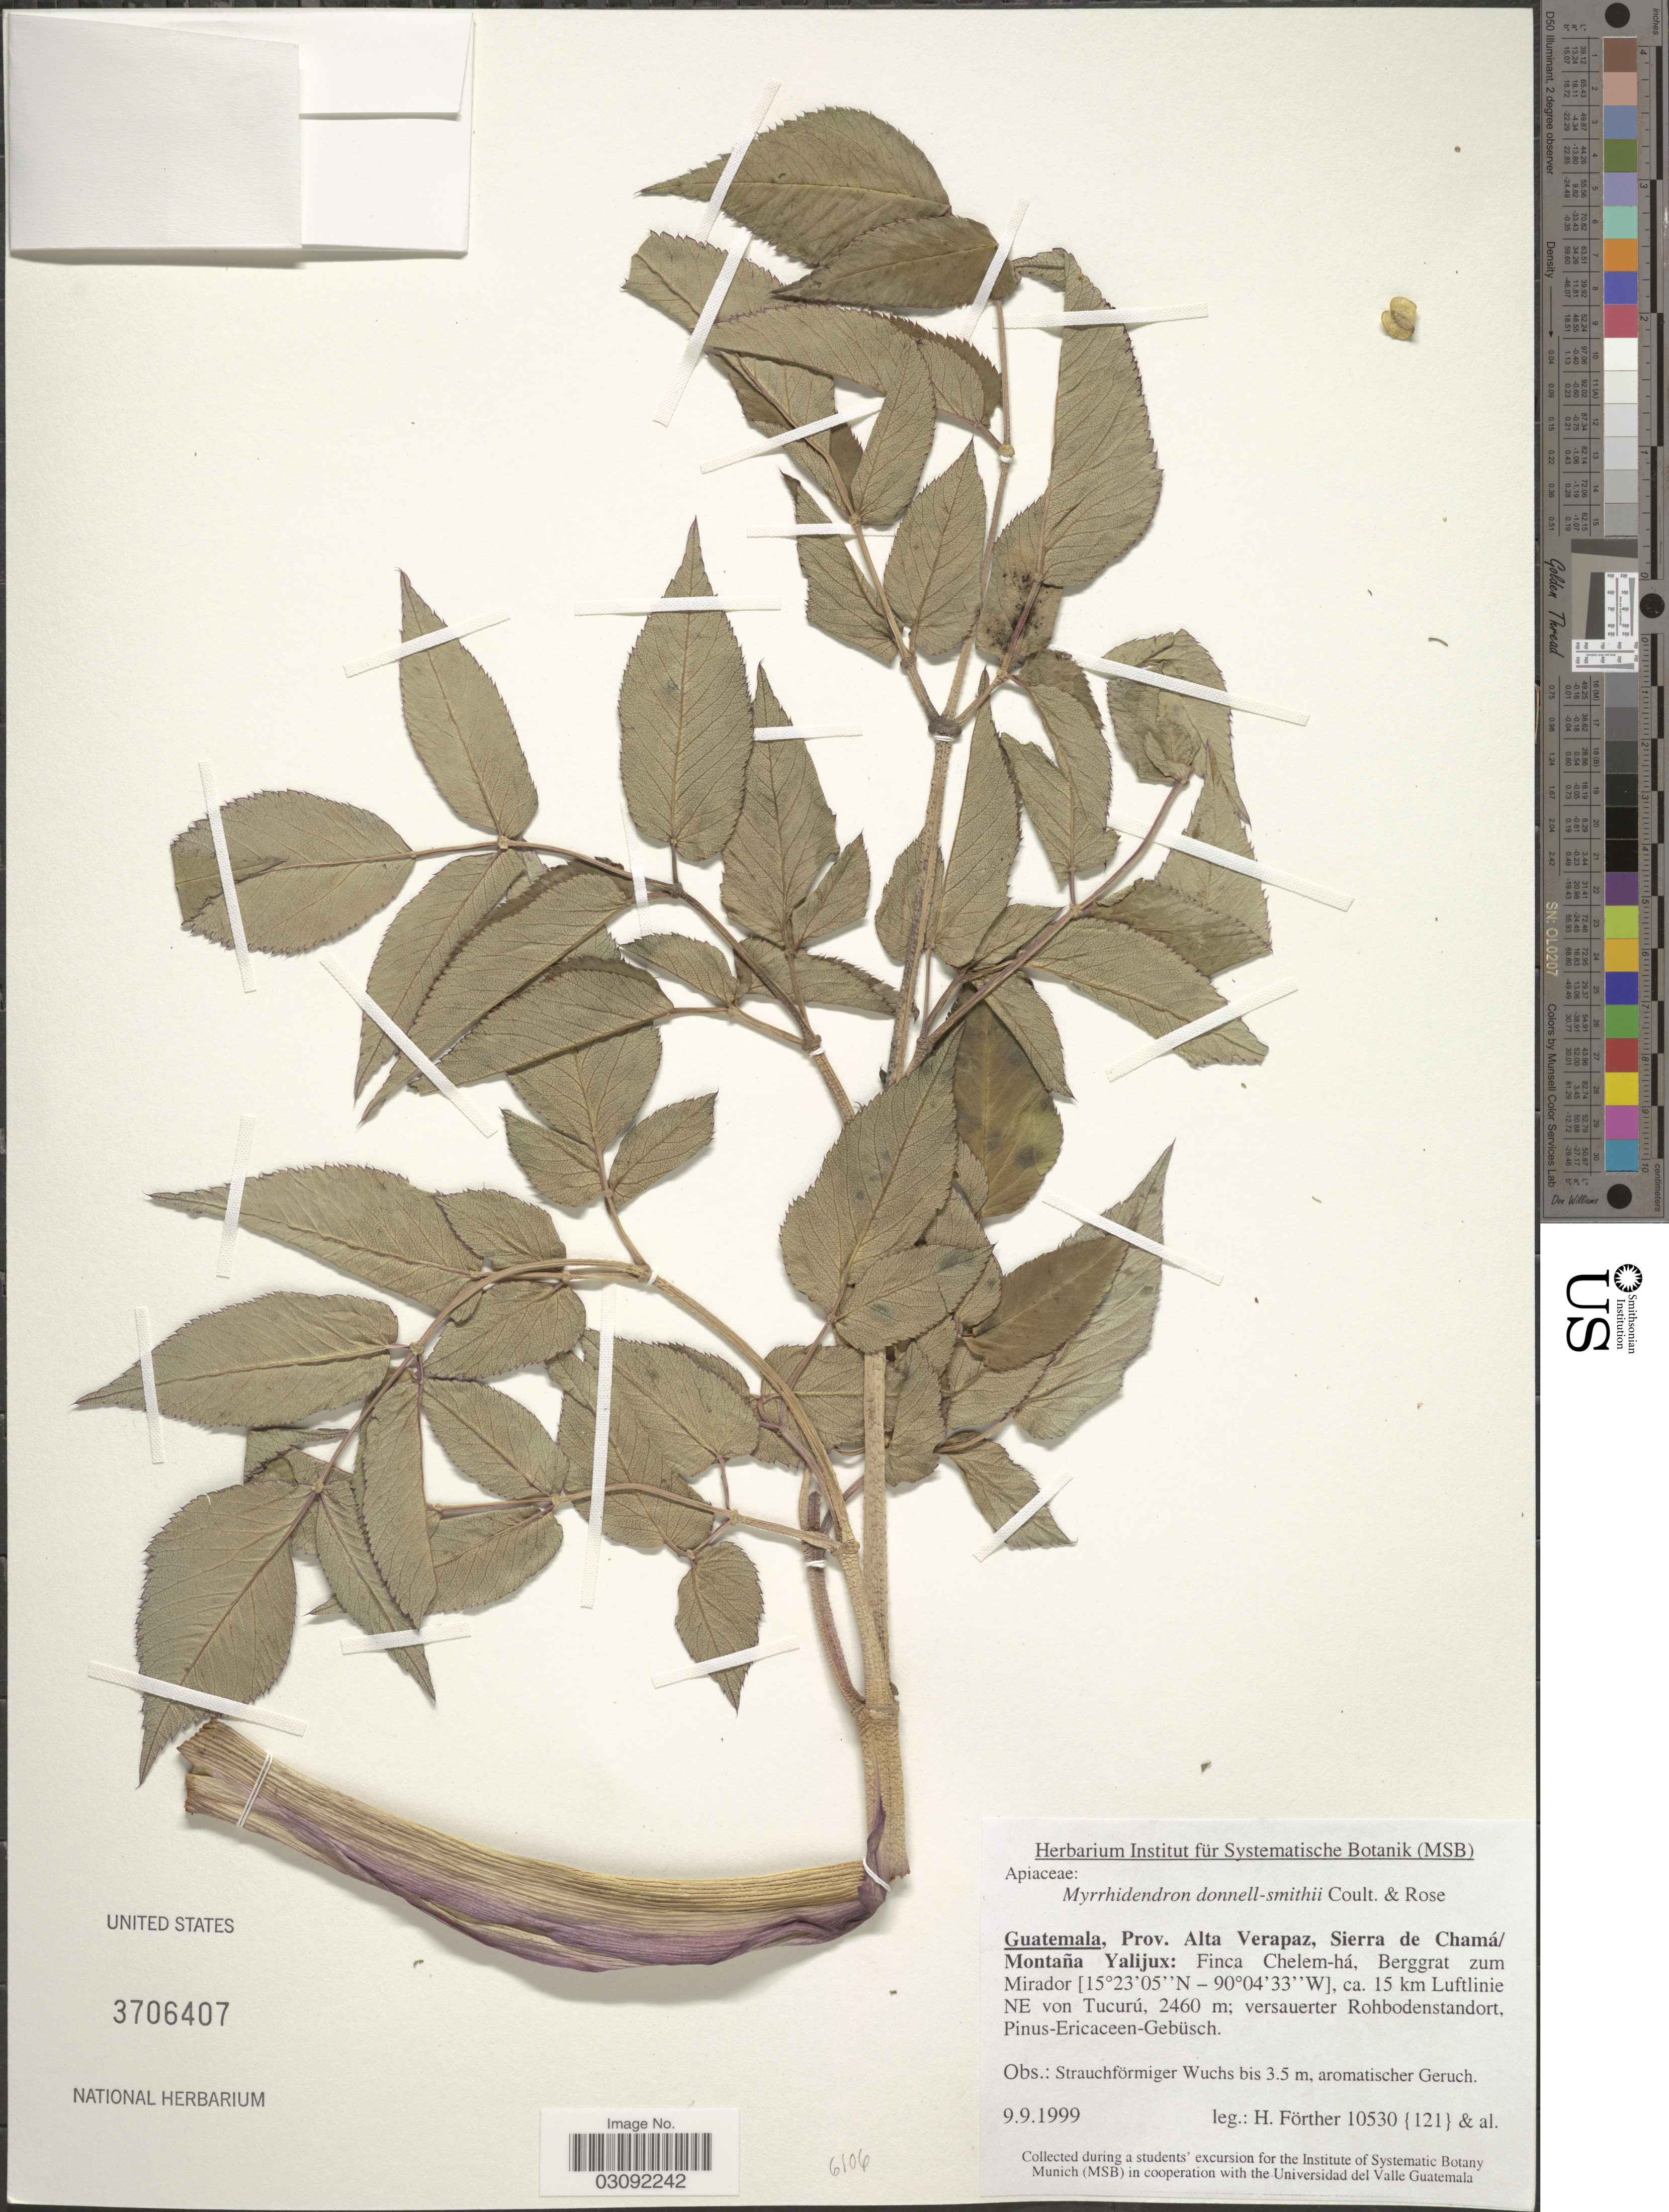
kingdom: Plantae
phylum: Tracheophyta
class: Magnoliopsida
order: Apiales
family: Apiaceae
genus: Myrrhidendron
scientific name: Myrrhidendron donnellsmithii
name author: J.M. Coult. & Rose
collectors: H. Förther & et al.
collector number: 10530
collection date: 1999-09-09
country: Guatemala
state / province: Alta Verapaz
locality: Prov. Alta Verapaz, Sierra de Chamá/ Montaña Yalijux: Finça Chelem-há, Berggrat zum Mirador, ca. 15 km Luftline NE von Tucurú. Versauerter Rohbodenstandort, Pinus-Ericaceen-Gebüsch.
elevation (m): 2460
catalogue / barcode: US 3706407